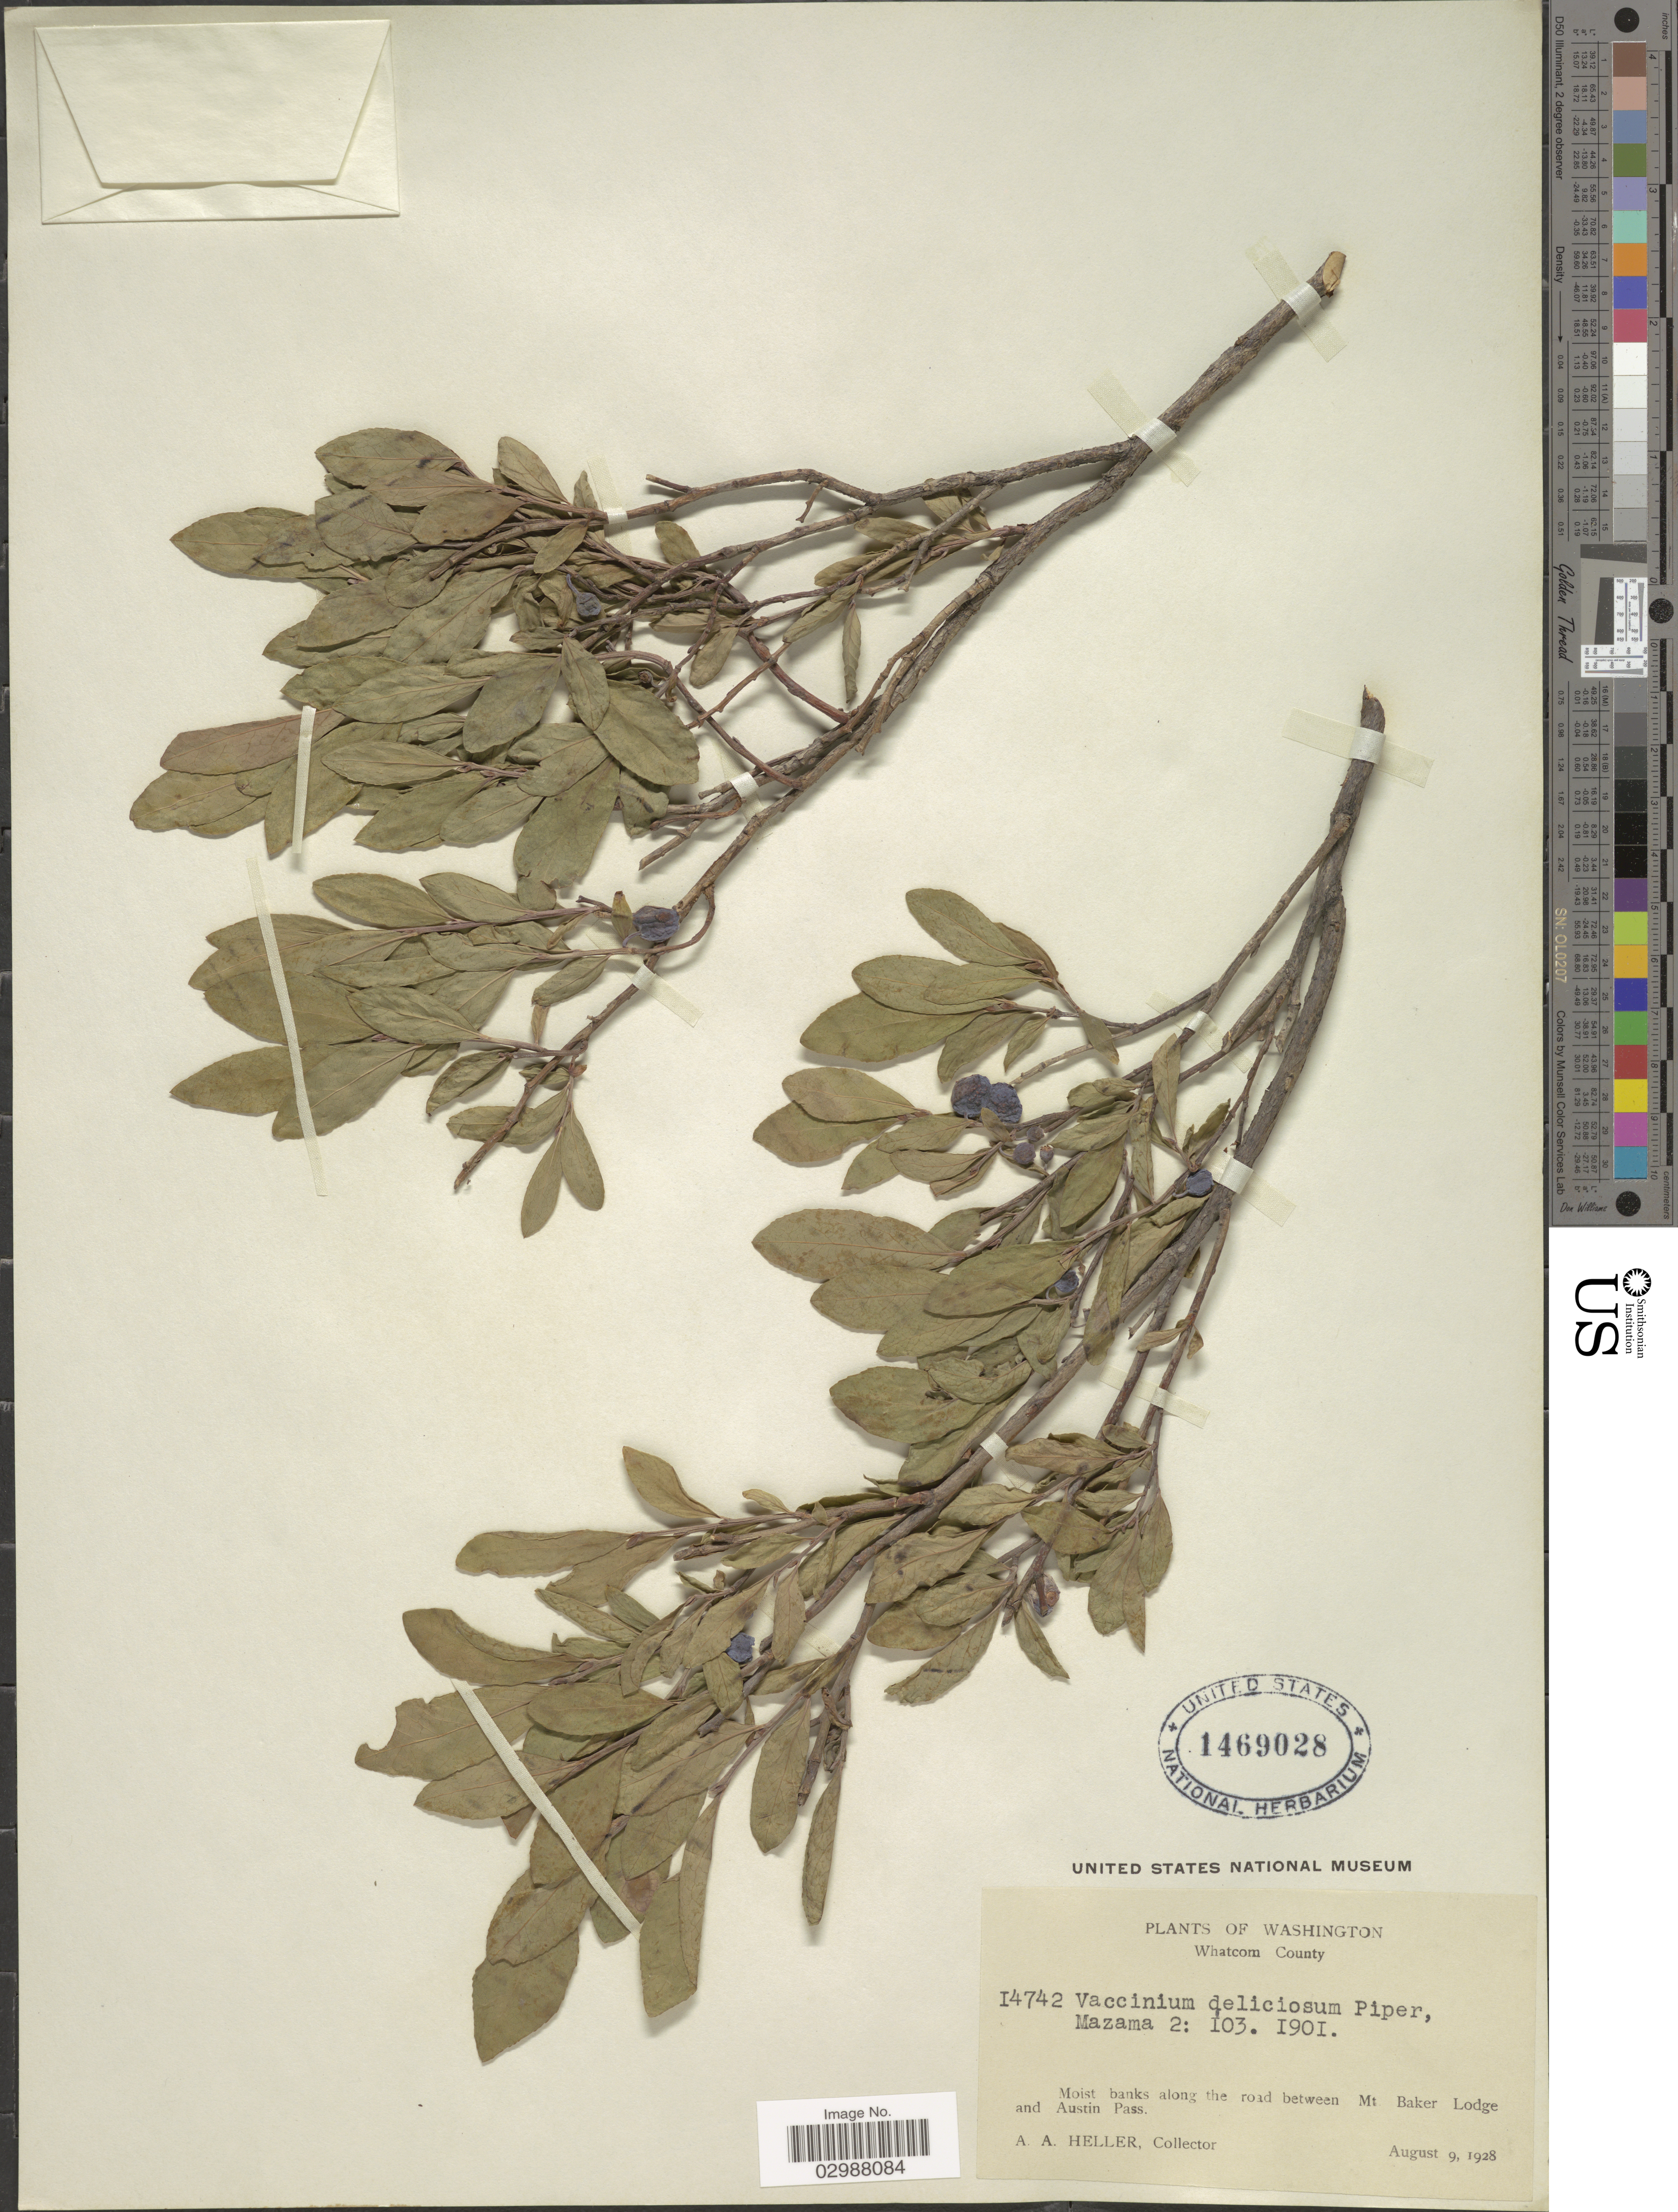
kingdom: Plantae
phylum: Tracheophyta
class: Magnoliopsida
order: Ericales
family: Ericaceae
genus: Vaccinium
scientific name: Vaccinium deliciosum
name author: Piper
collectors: A. A. Heller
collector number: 14742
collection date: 1928-08-09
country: United States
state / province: Washington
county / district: Whatcom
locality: Whatcom County. Moist banks along the road between Mt Baker Lodge and Austin Pass.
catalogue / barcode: US 1469028